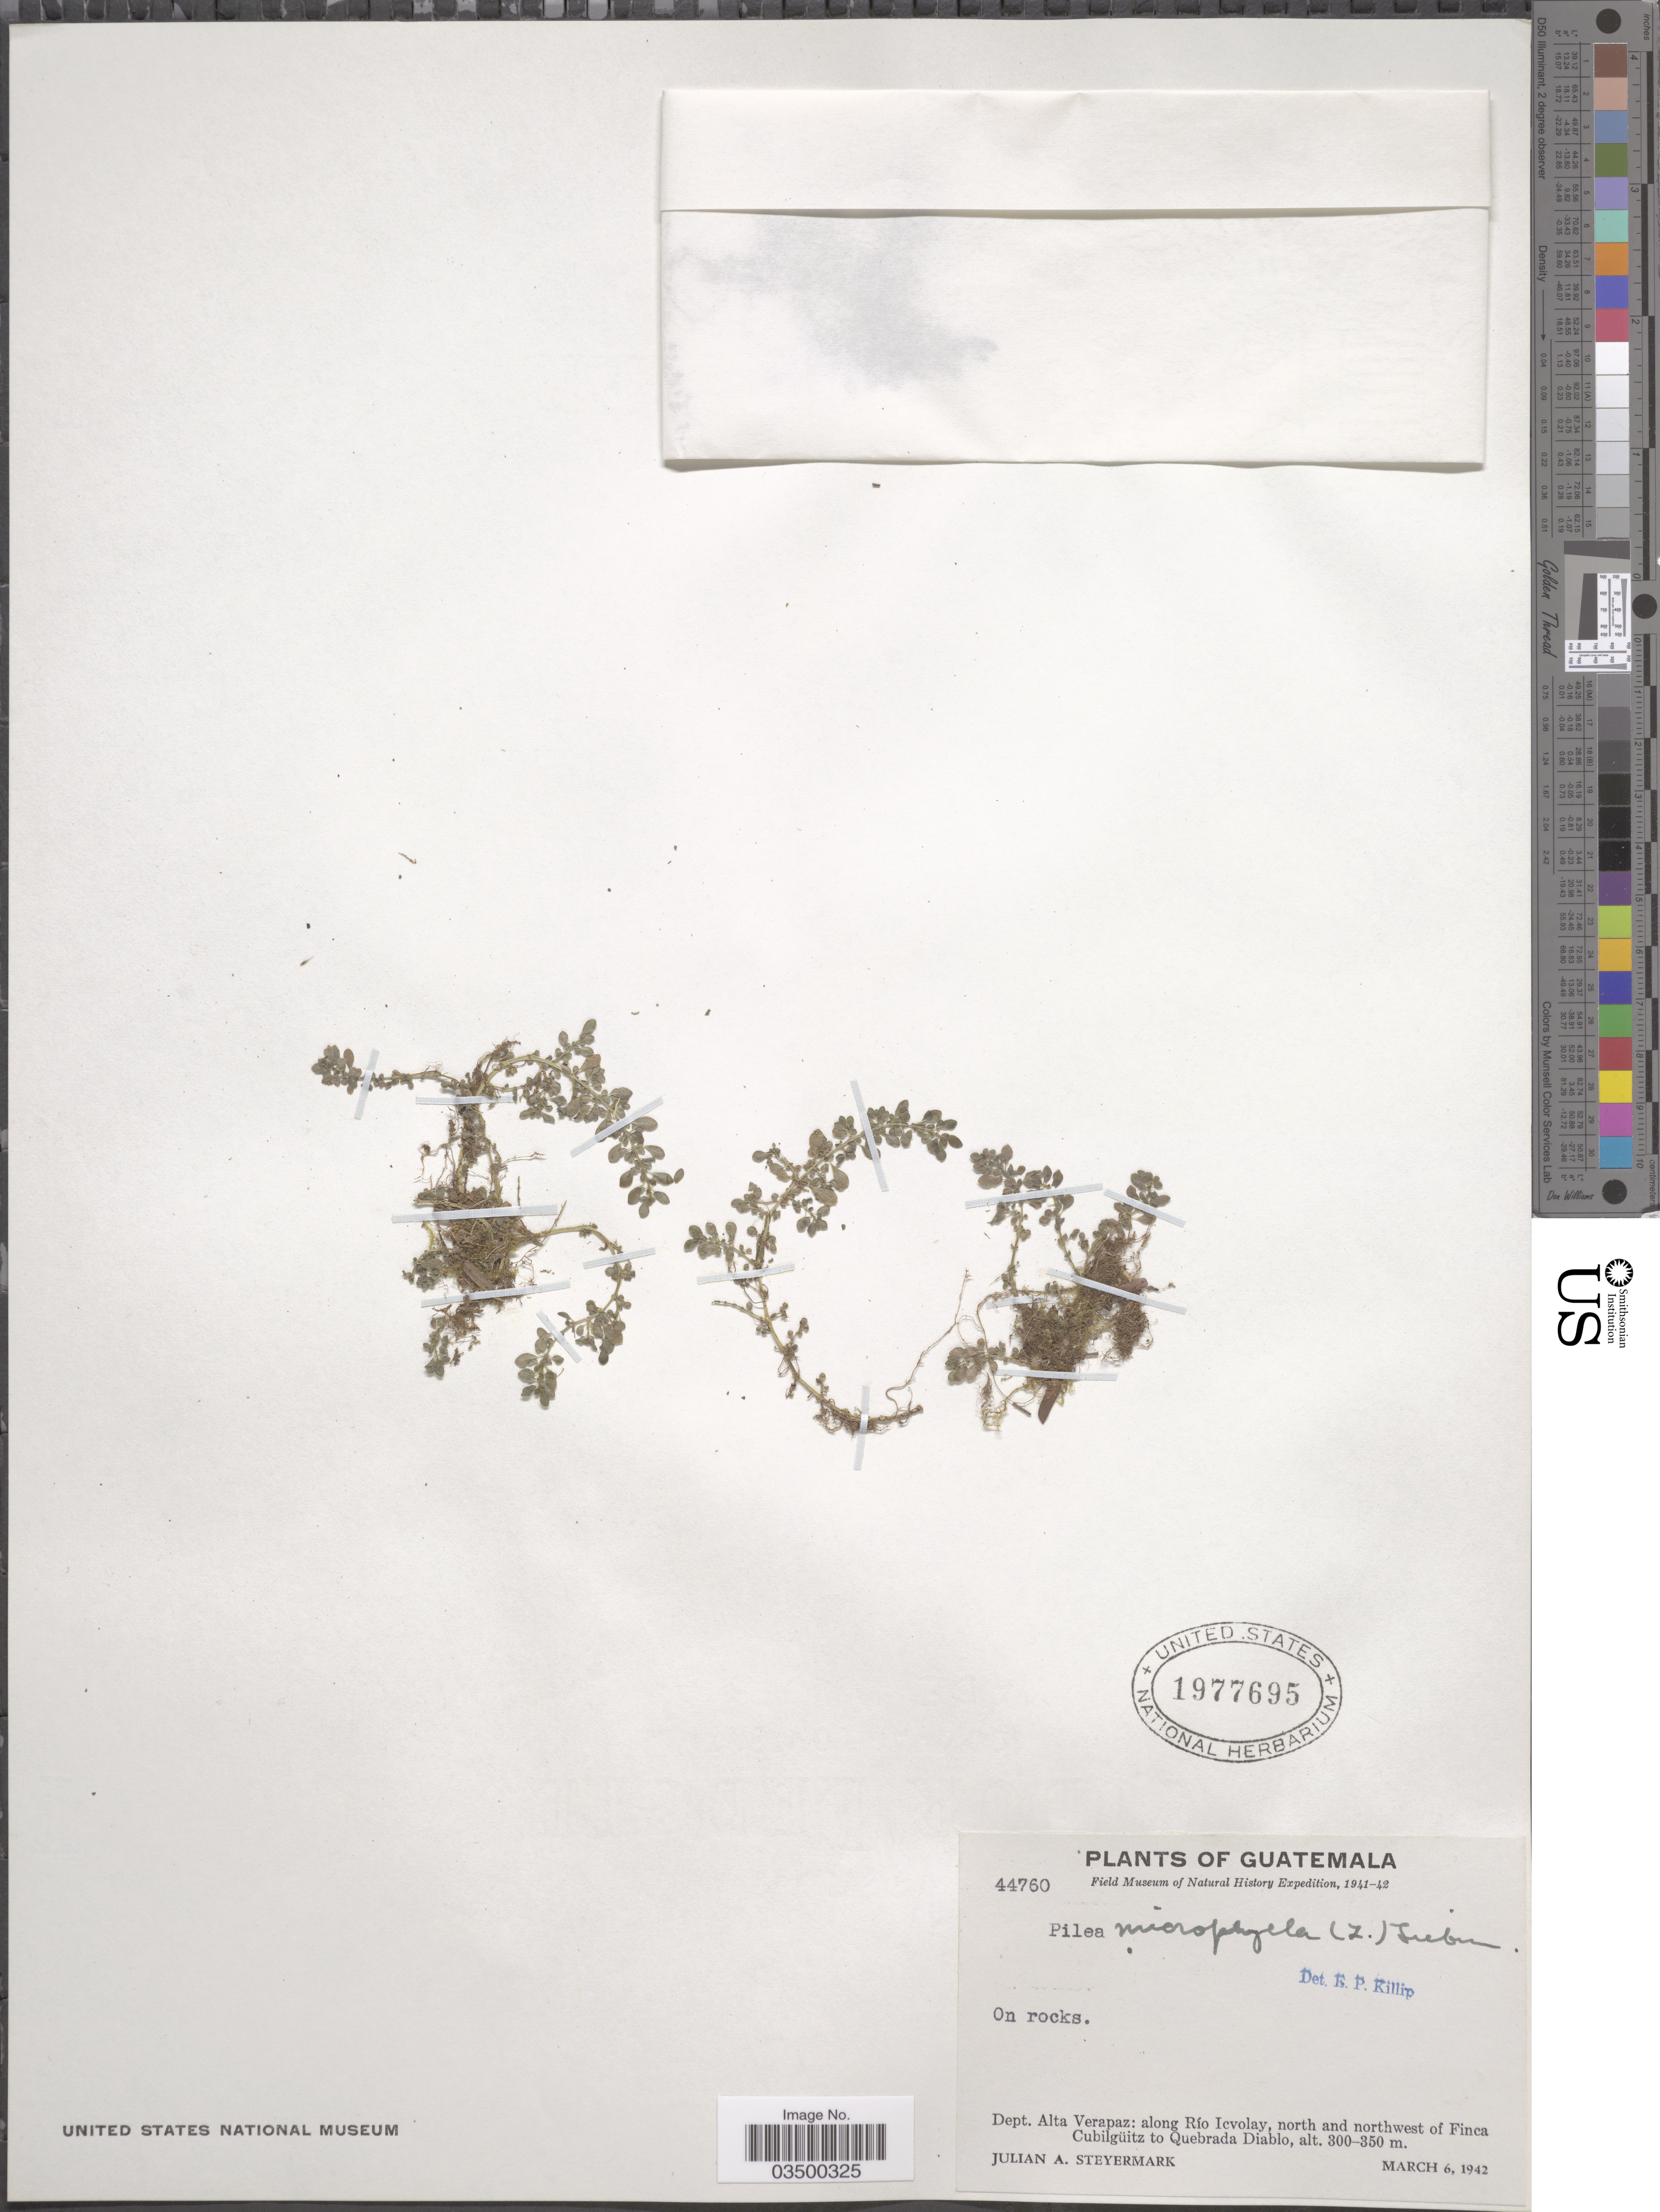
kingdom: Plantae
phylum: Tracheophyta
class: Magnoliopsida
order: Rosales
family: Urticaceae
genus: Pilea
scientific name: Pilea microphylla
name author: (L.) Liebm.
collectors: J. Steyermark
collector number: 44760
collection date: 1942-03-06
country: Guatemala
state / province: Alta Verapaz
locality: Dept. Alta Verapaz: along Río Icvolay, north and northwest of Finca Cubilgüitz to Quebrada Diablo.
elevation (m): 300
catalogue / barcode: US 1977695